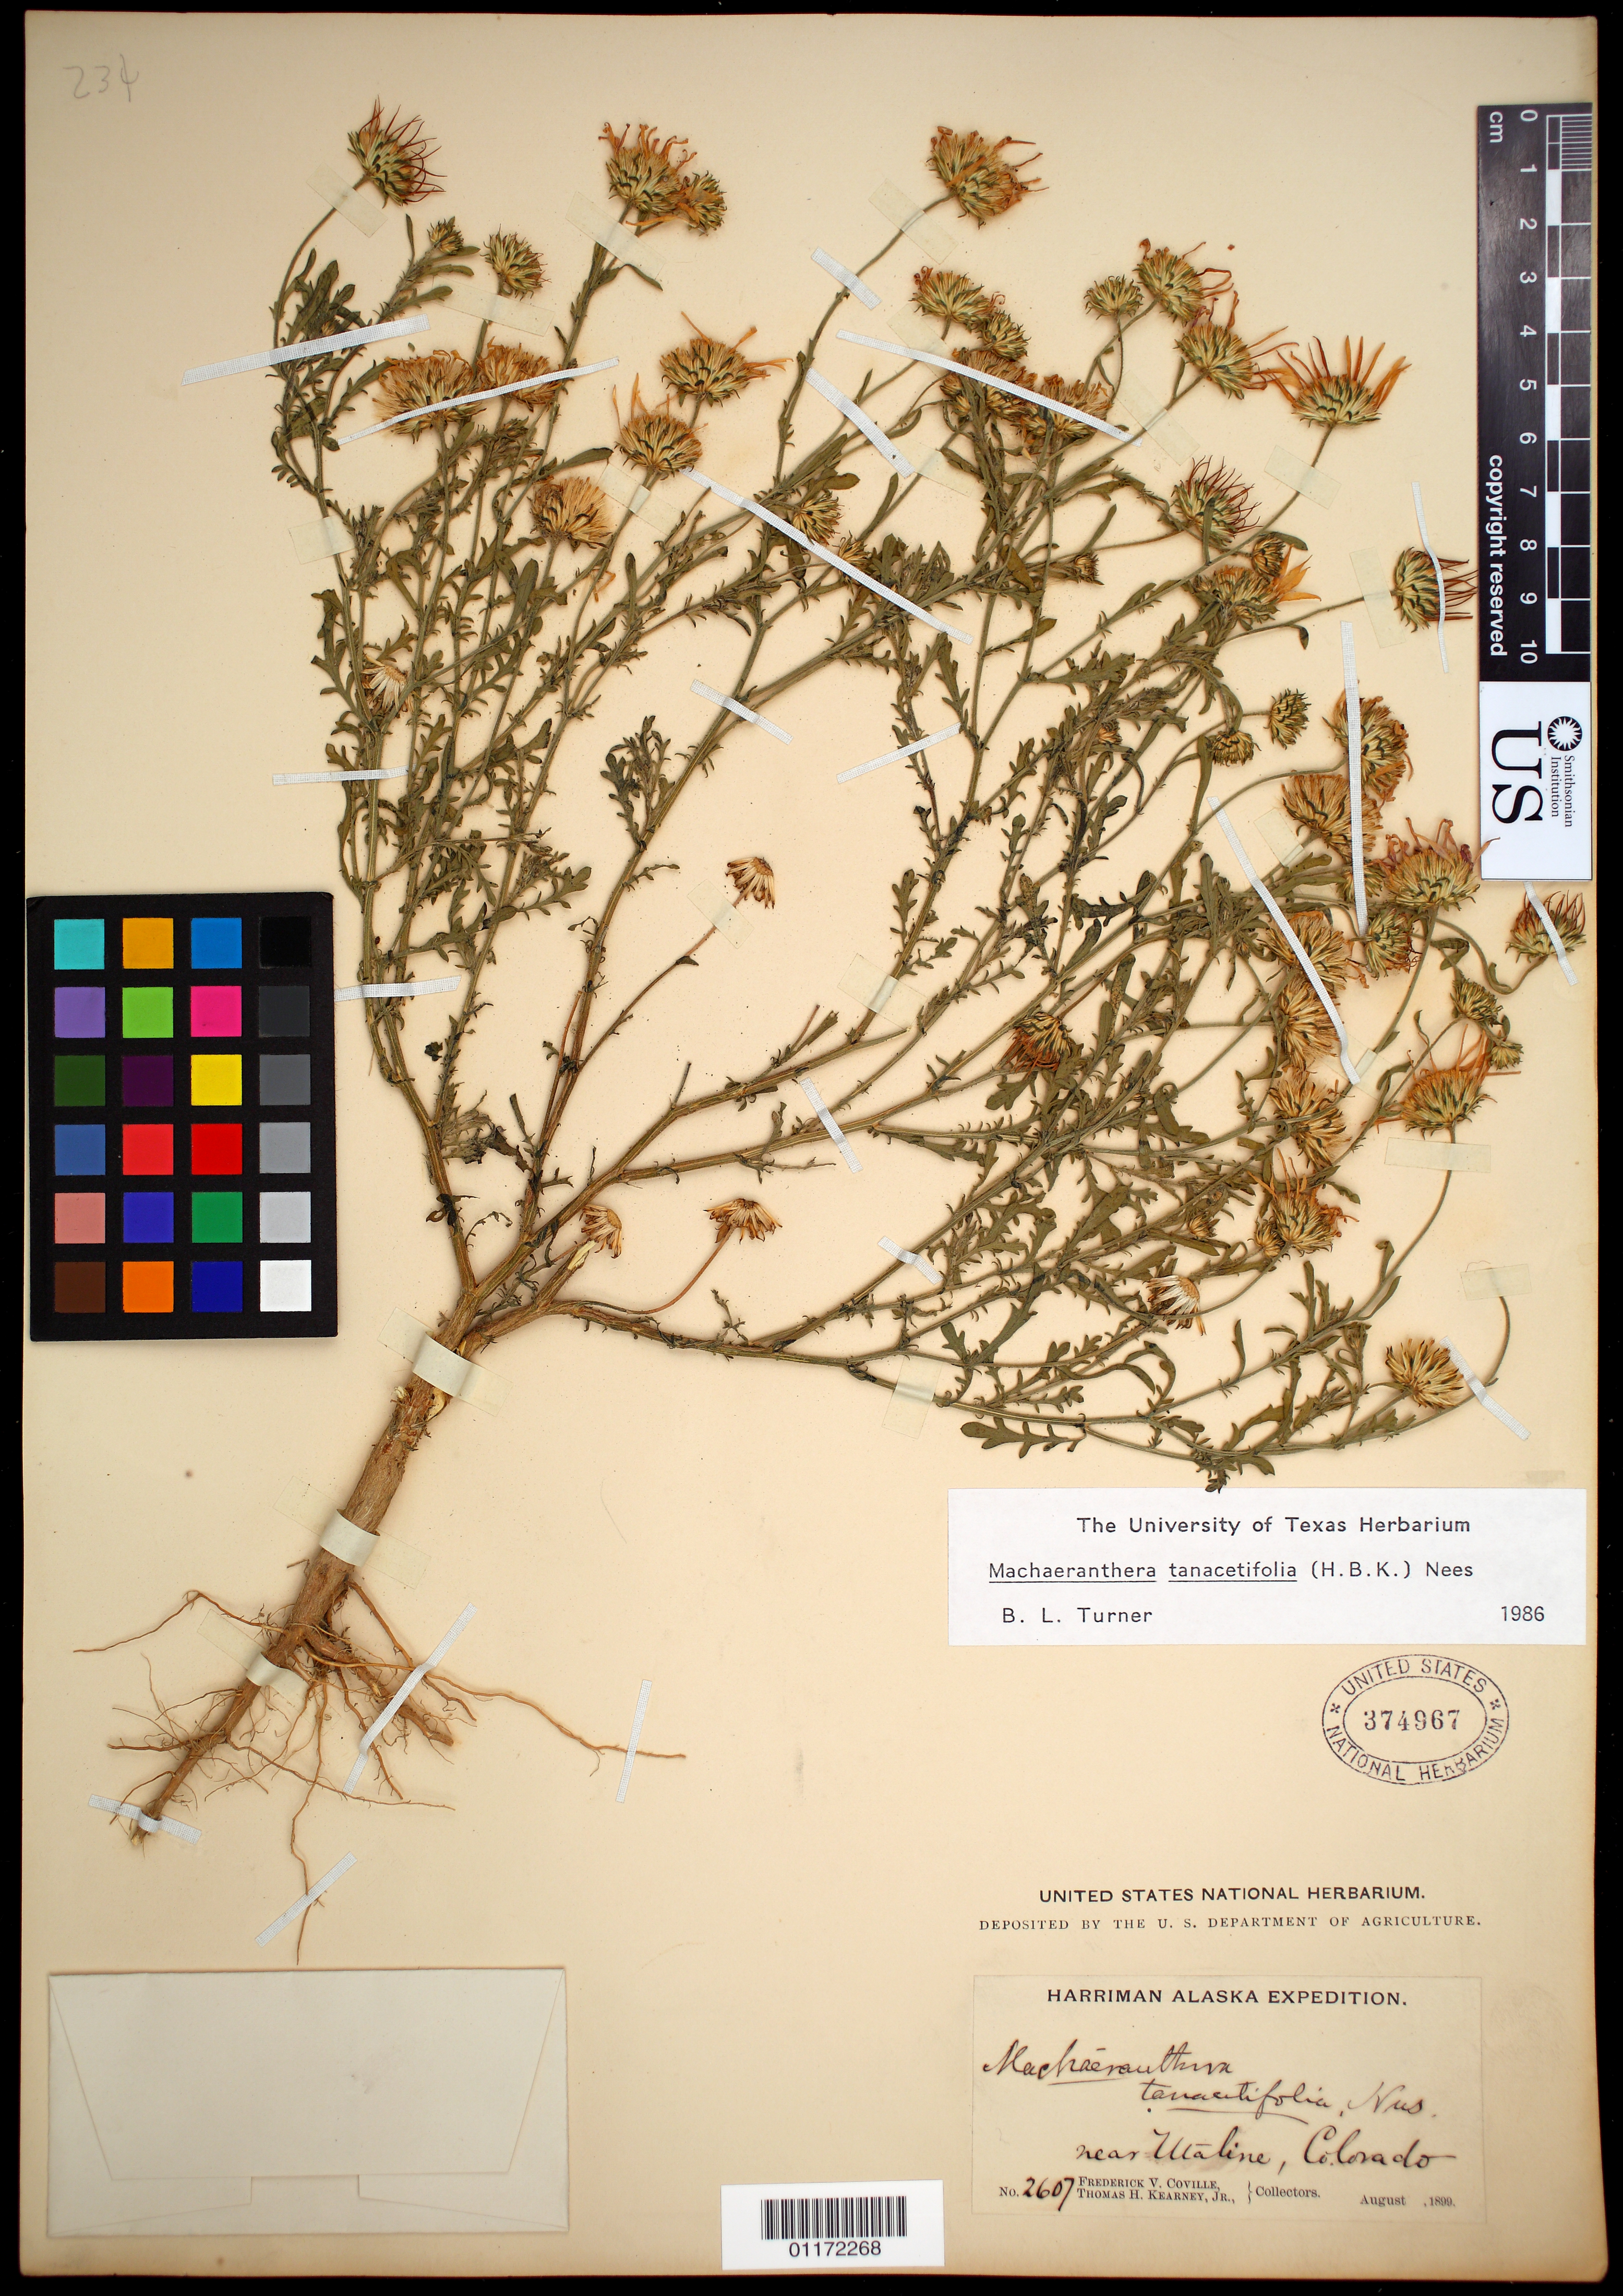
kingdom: Plantae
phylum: Tracheophyta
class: Magnoliopsida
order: Asterales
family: Asteraceae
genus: Machaeranthera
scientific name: Machaeranthera tanacetifolia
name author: (Kunth) Nees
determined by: Turner, B. L.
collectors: F. V. Coville & T. H. Kearney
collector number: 2607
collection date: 1899-08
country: United States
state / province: Colorado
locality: near Utaline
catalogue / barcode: US 374967